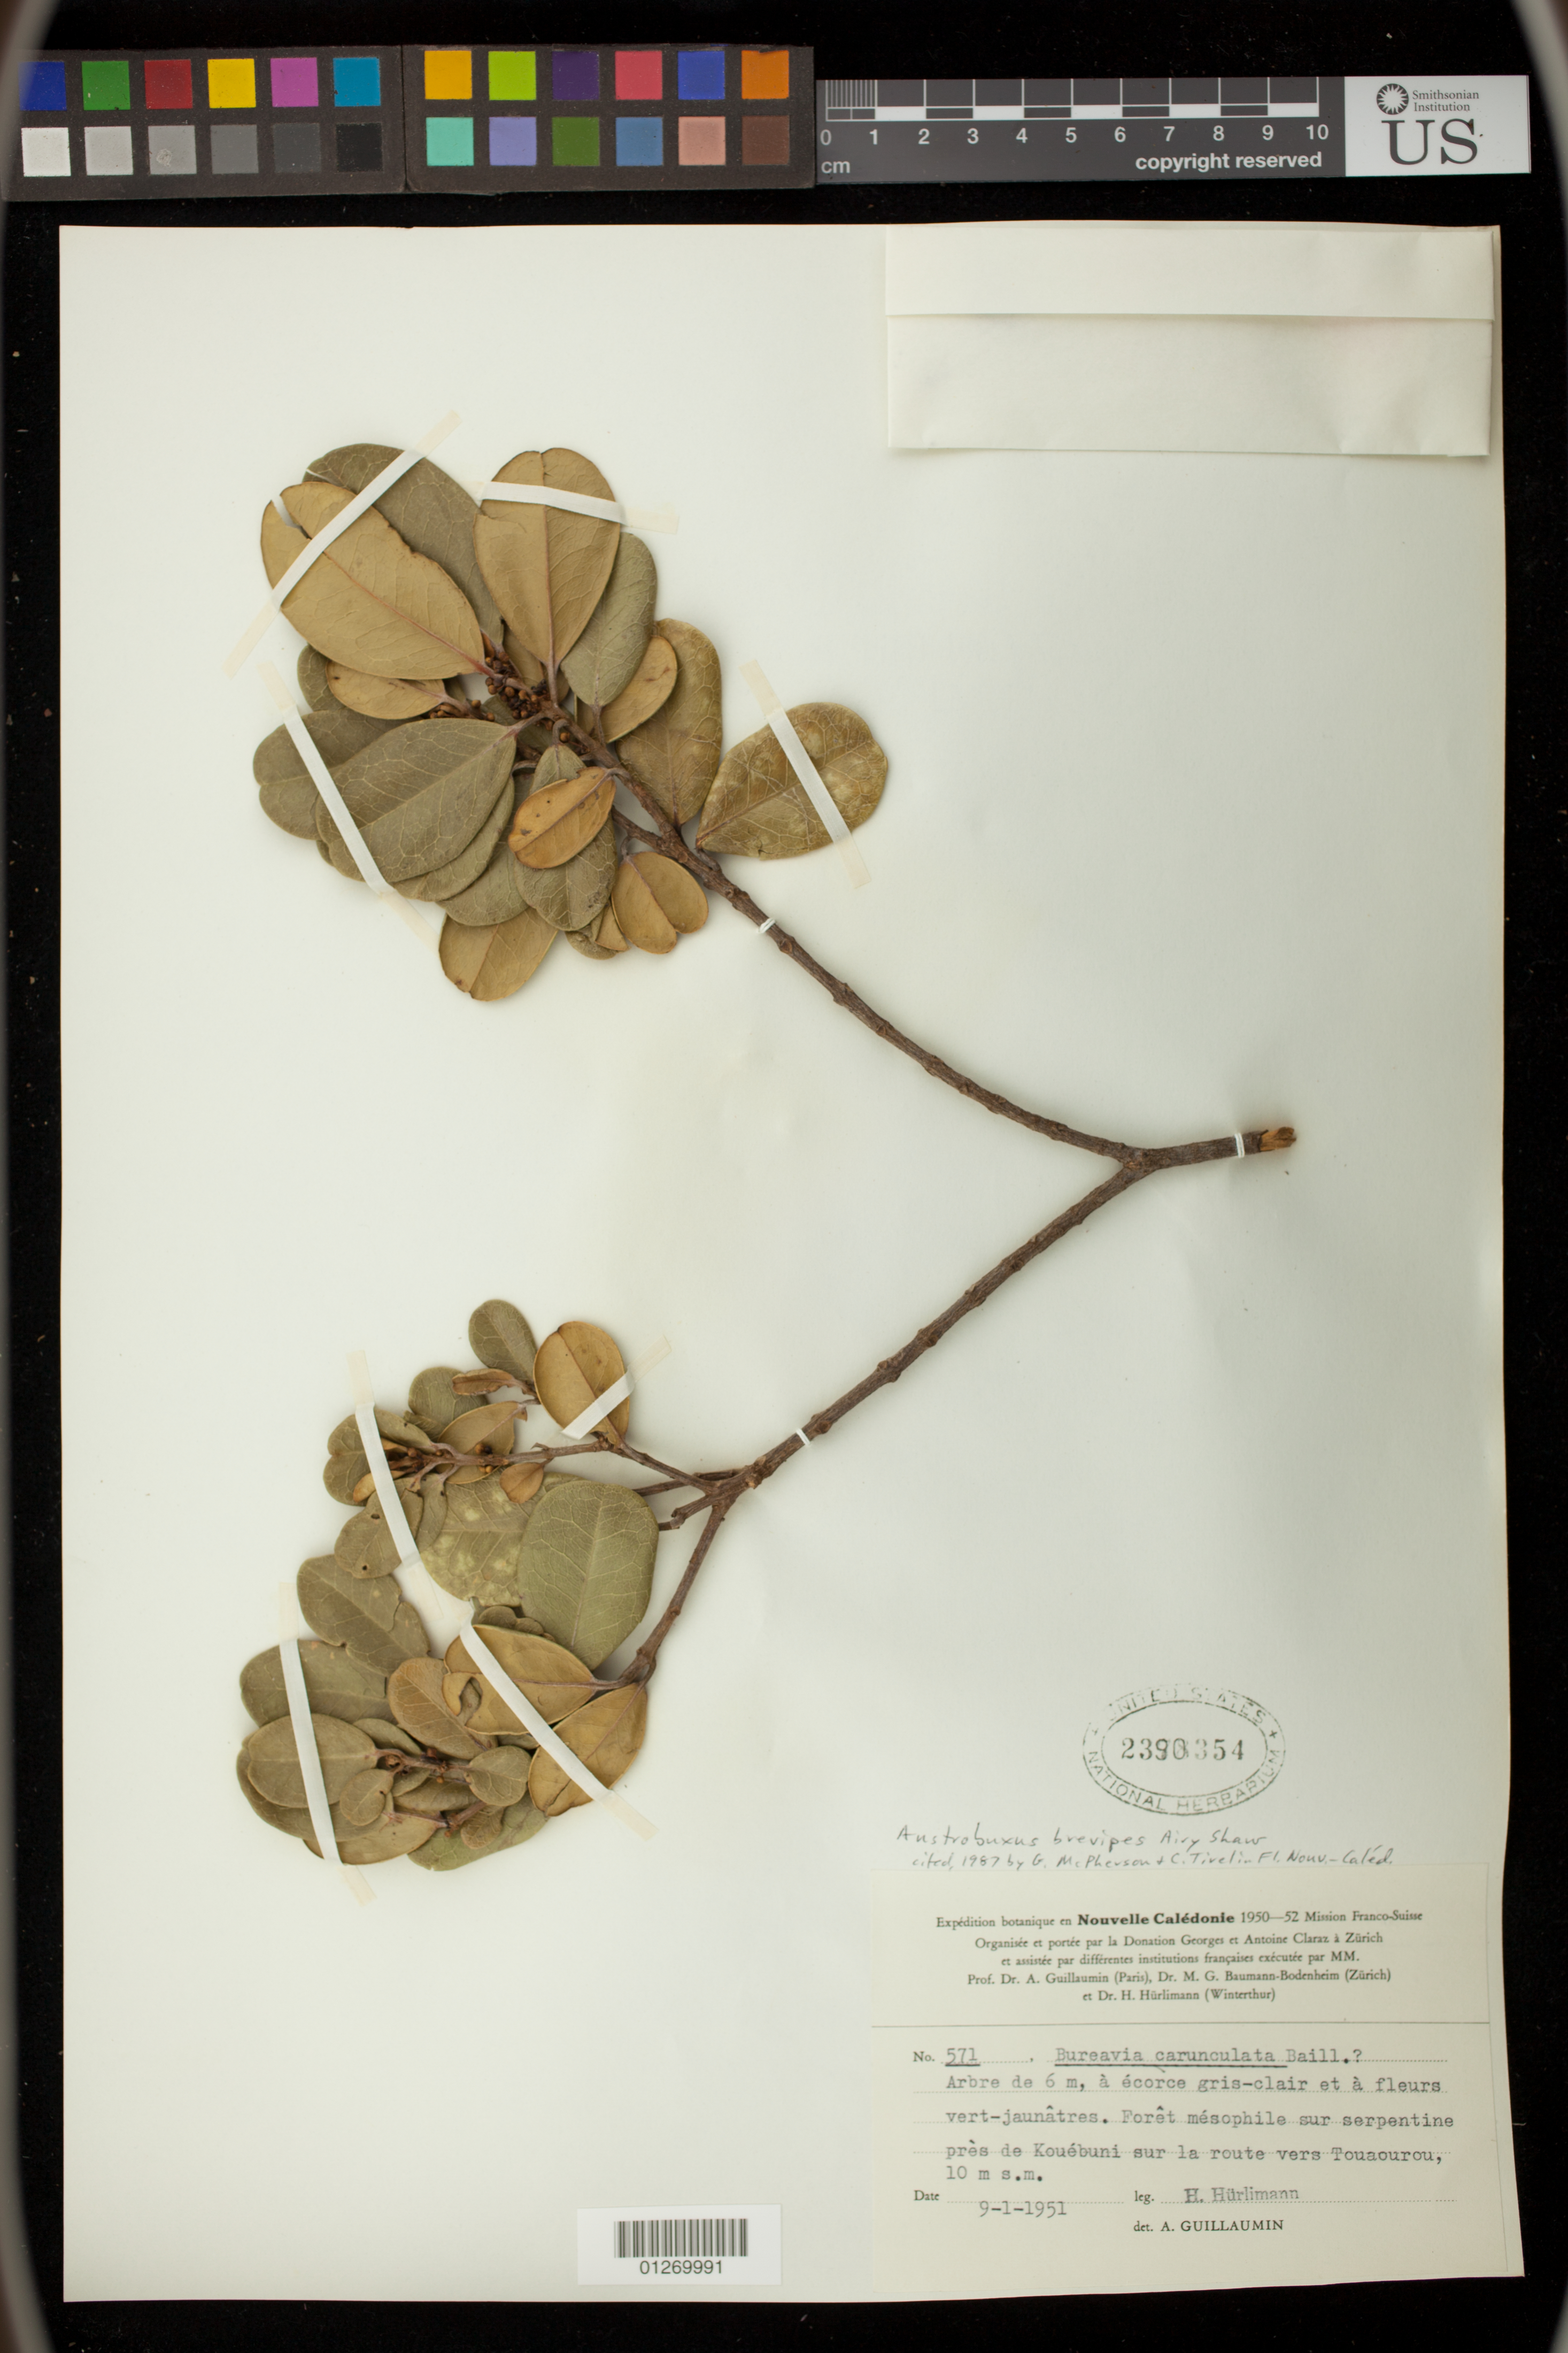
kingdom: Plantae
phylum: Tracheophyta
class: Magnoliopsida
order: Malpighiales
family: Picrodendraceae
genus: Austrobuxus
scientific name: Austrobuxus brevipes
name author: Airy Shaw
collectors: H. Hurlimann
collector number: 571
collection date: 1951-01-09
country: New Caledonia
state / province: South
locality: Kouebuni sur la route vers Touaourou, [Yate]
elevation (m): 10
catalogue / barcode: US 2390354